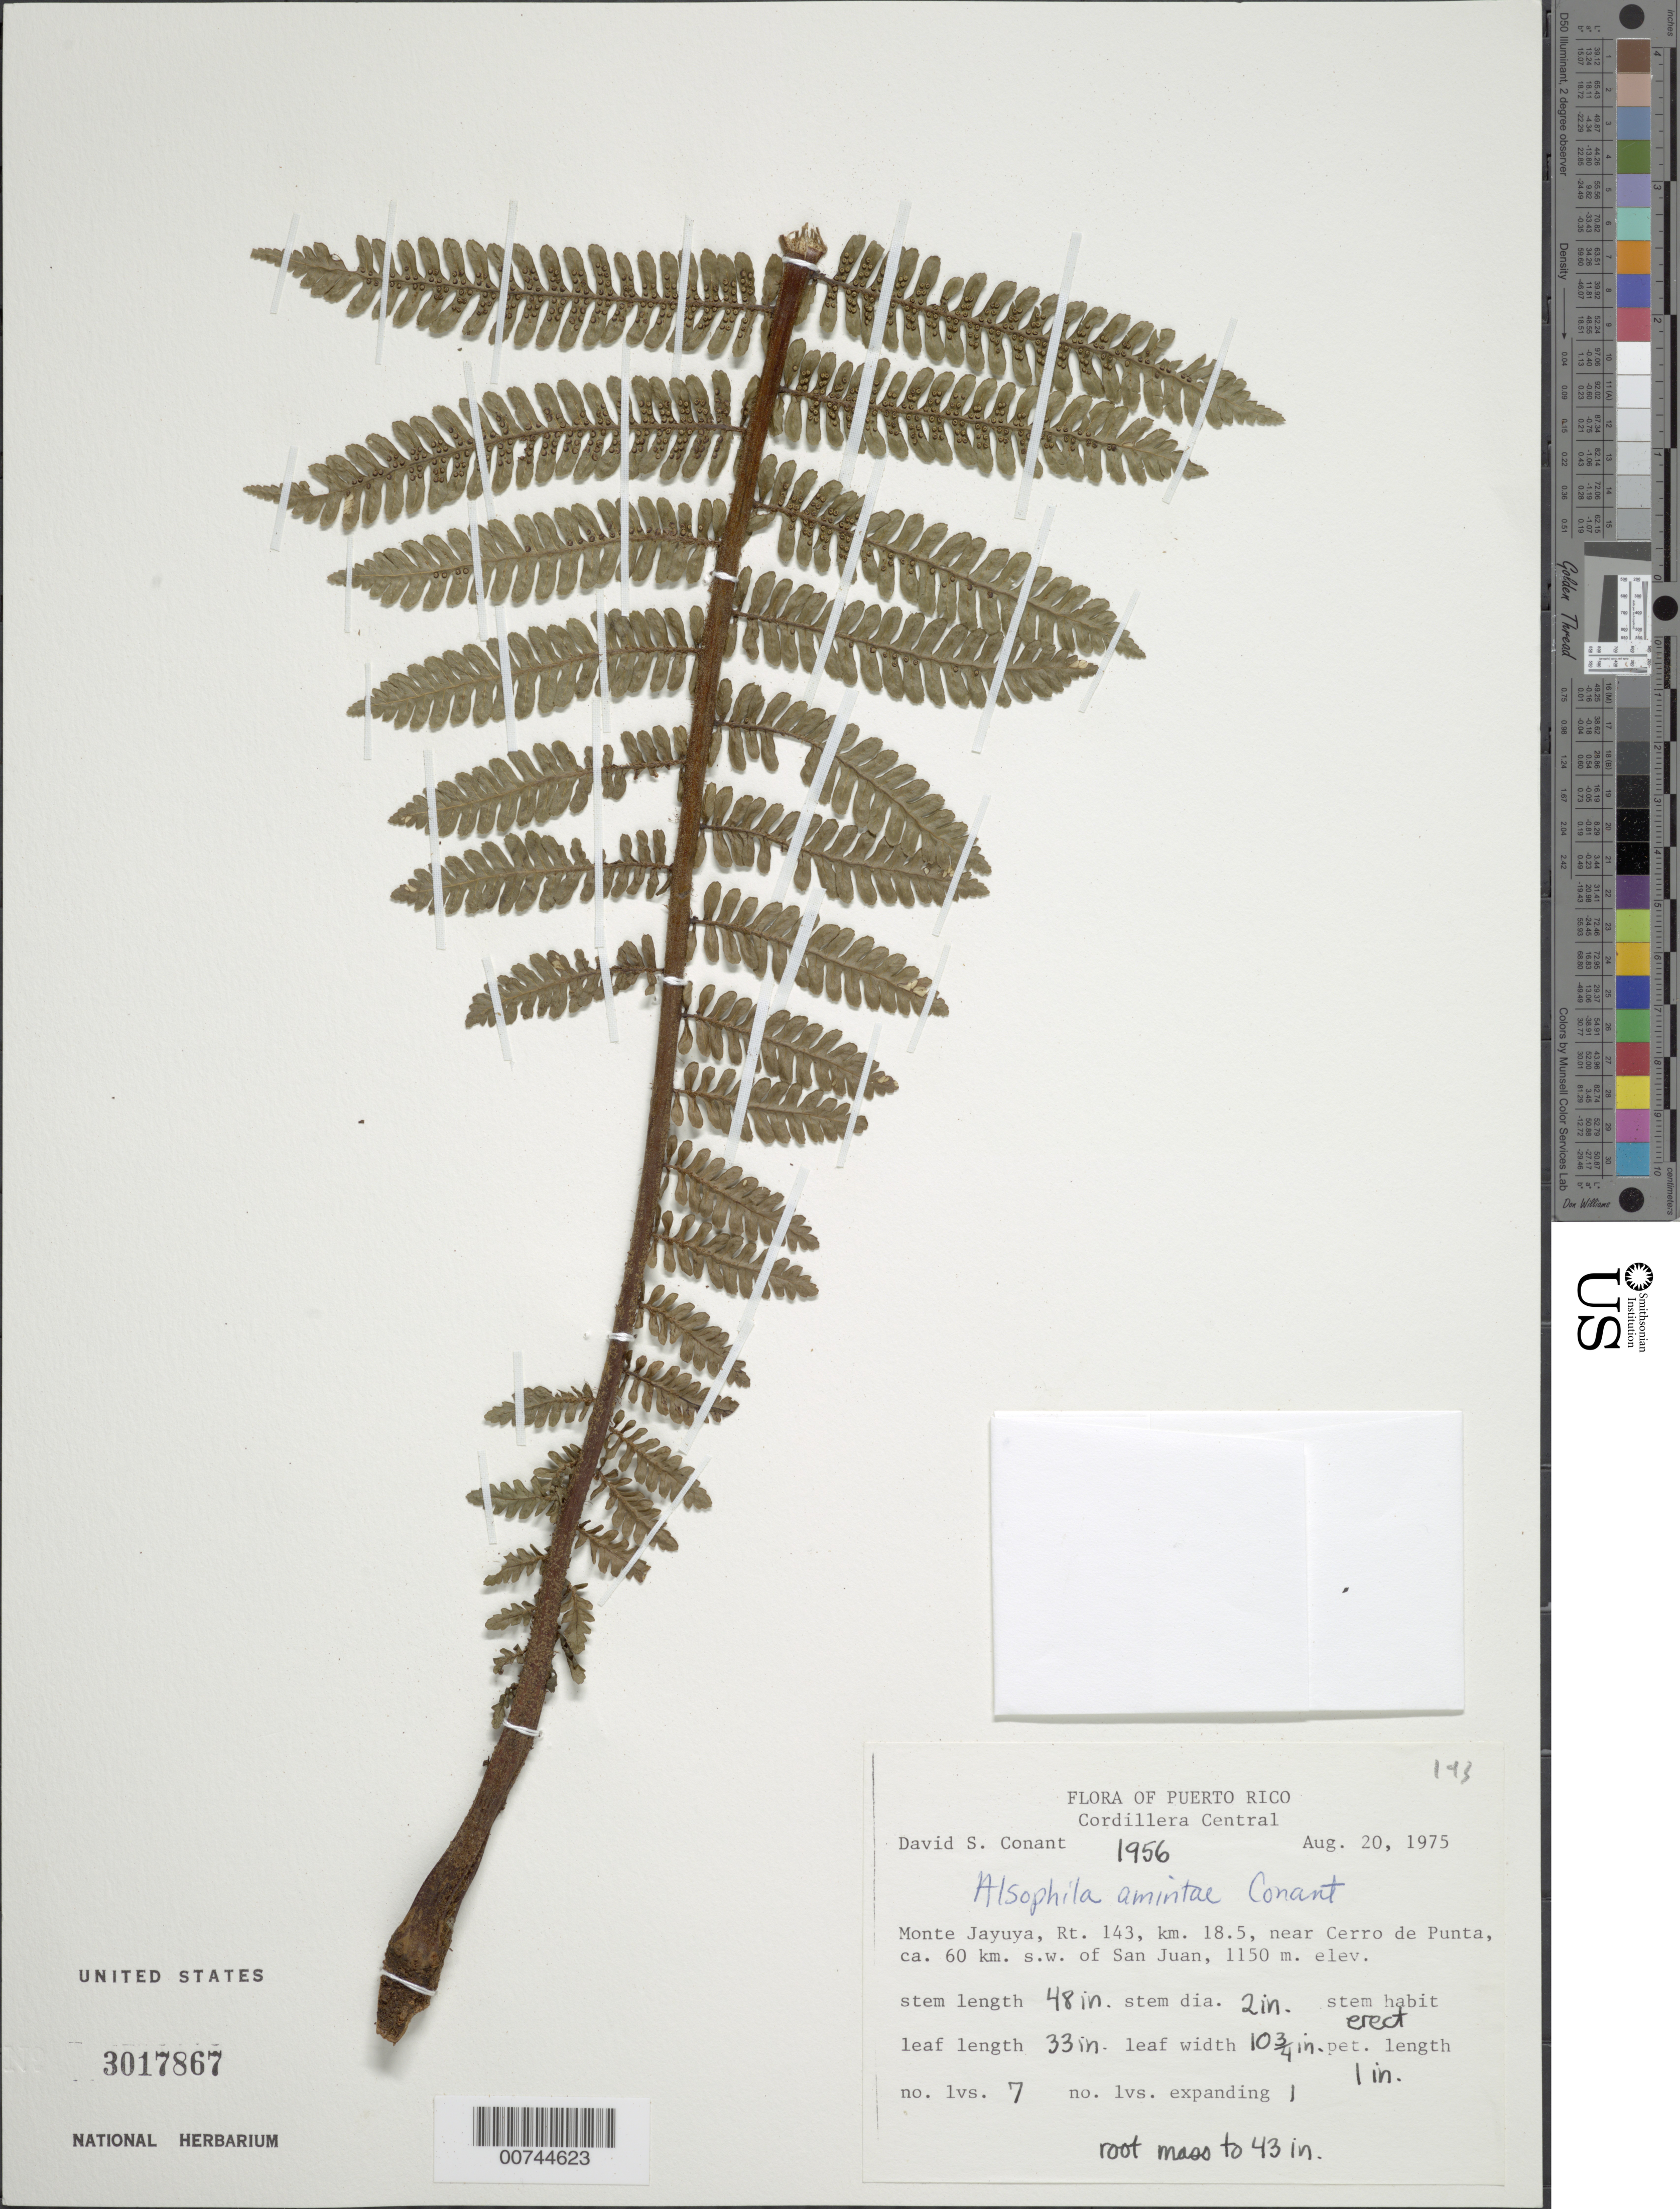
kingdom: Plantae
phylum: Tracheophyta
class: Polypodiopsida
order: Cyatheales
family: Cyatheaceae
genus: Alsophila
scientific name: Alsophila amintae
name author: D.S. Conant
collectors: D. S. Conant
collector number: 1956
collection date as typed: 20 Aug 1975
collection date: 1975-08-20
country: Puerto Rico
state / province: Jayuya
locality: Monte Jayuya, Rt. 143, km 18.5, near Cerro de Punta, ca. 60 km SW of San Juan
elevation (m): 1150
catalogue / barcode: US 3017867